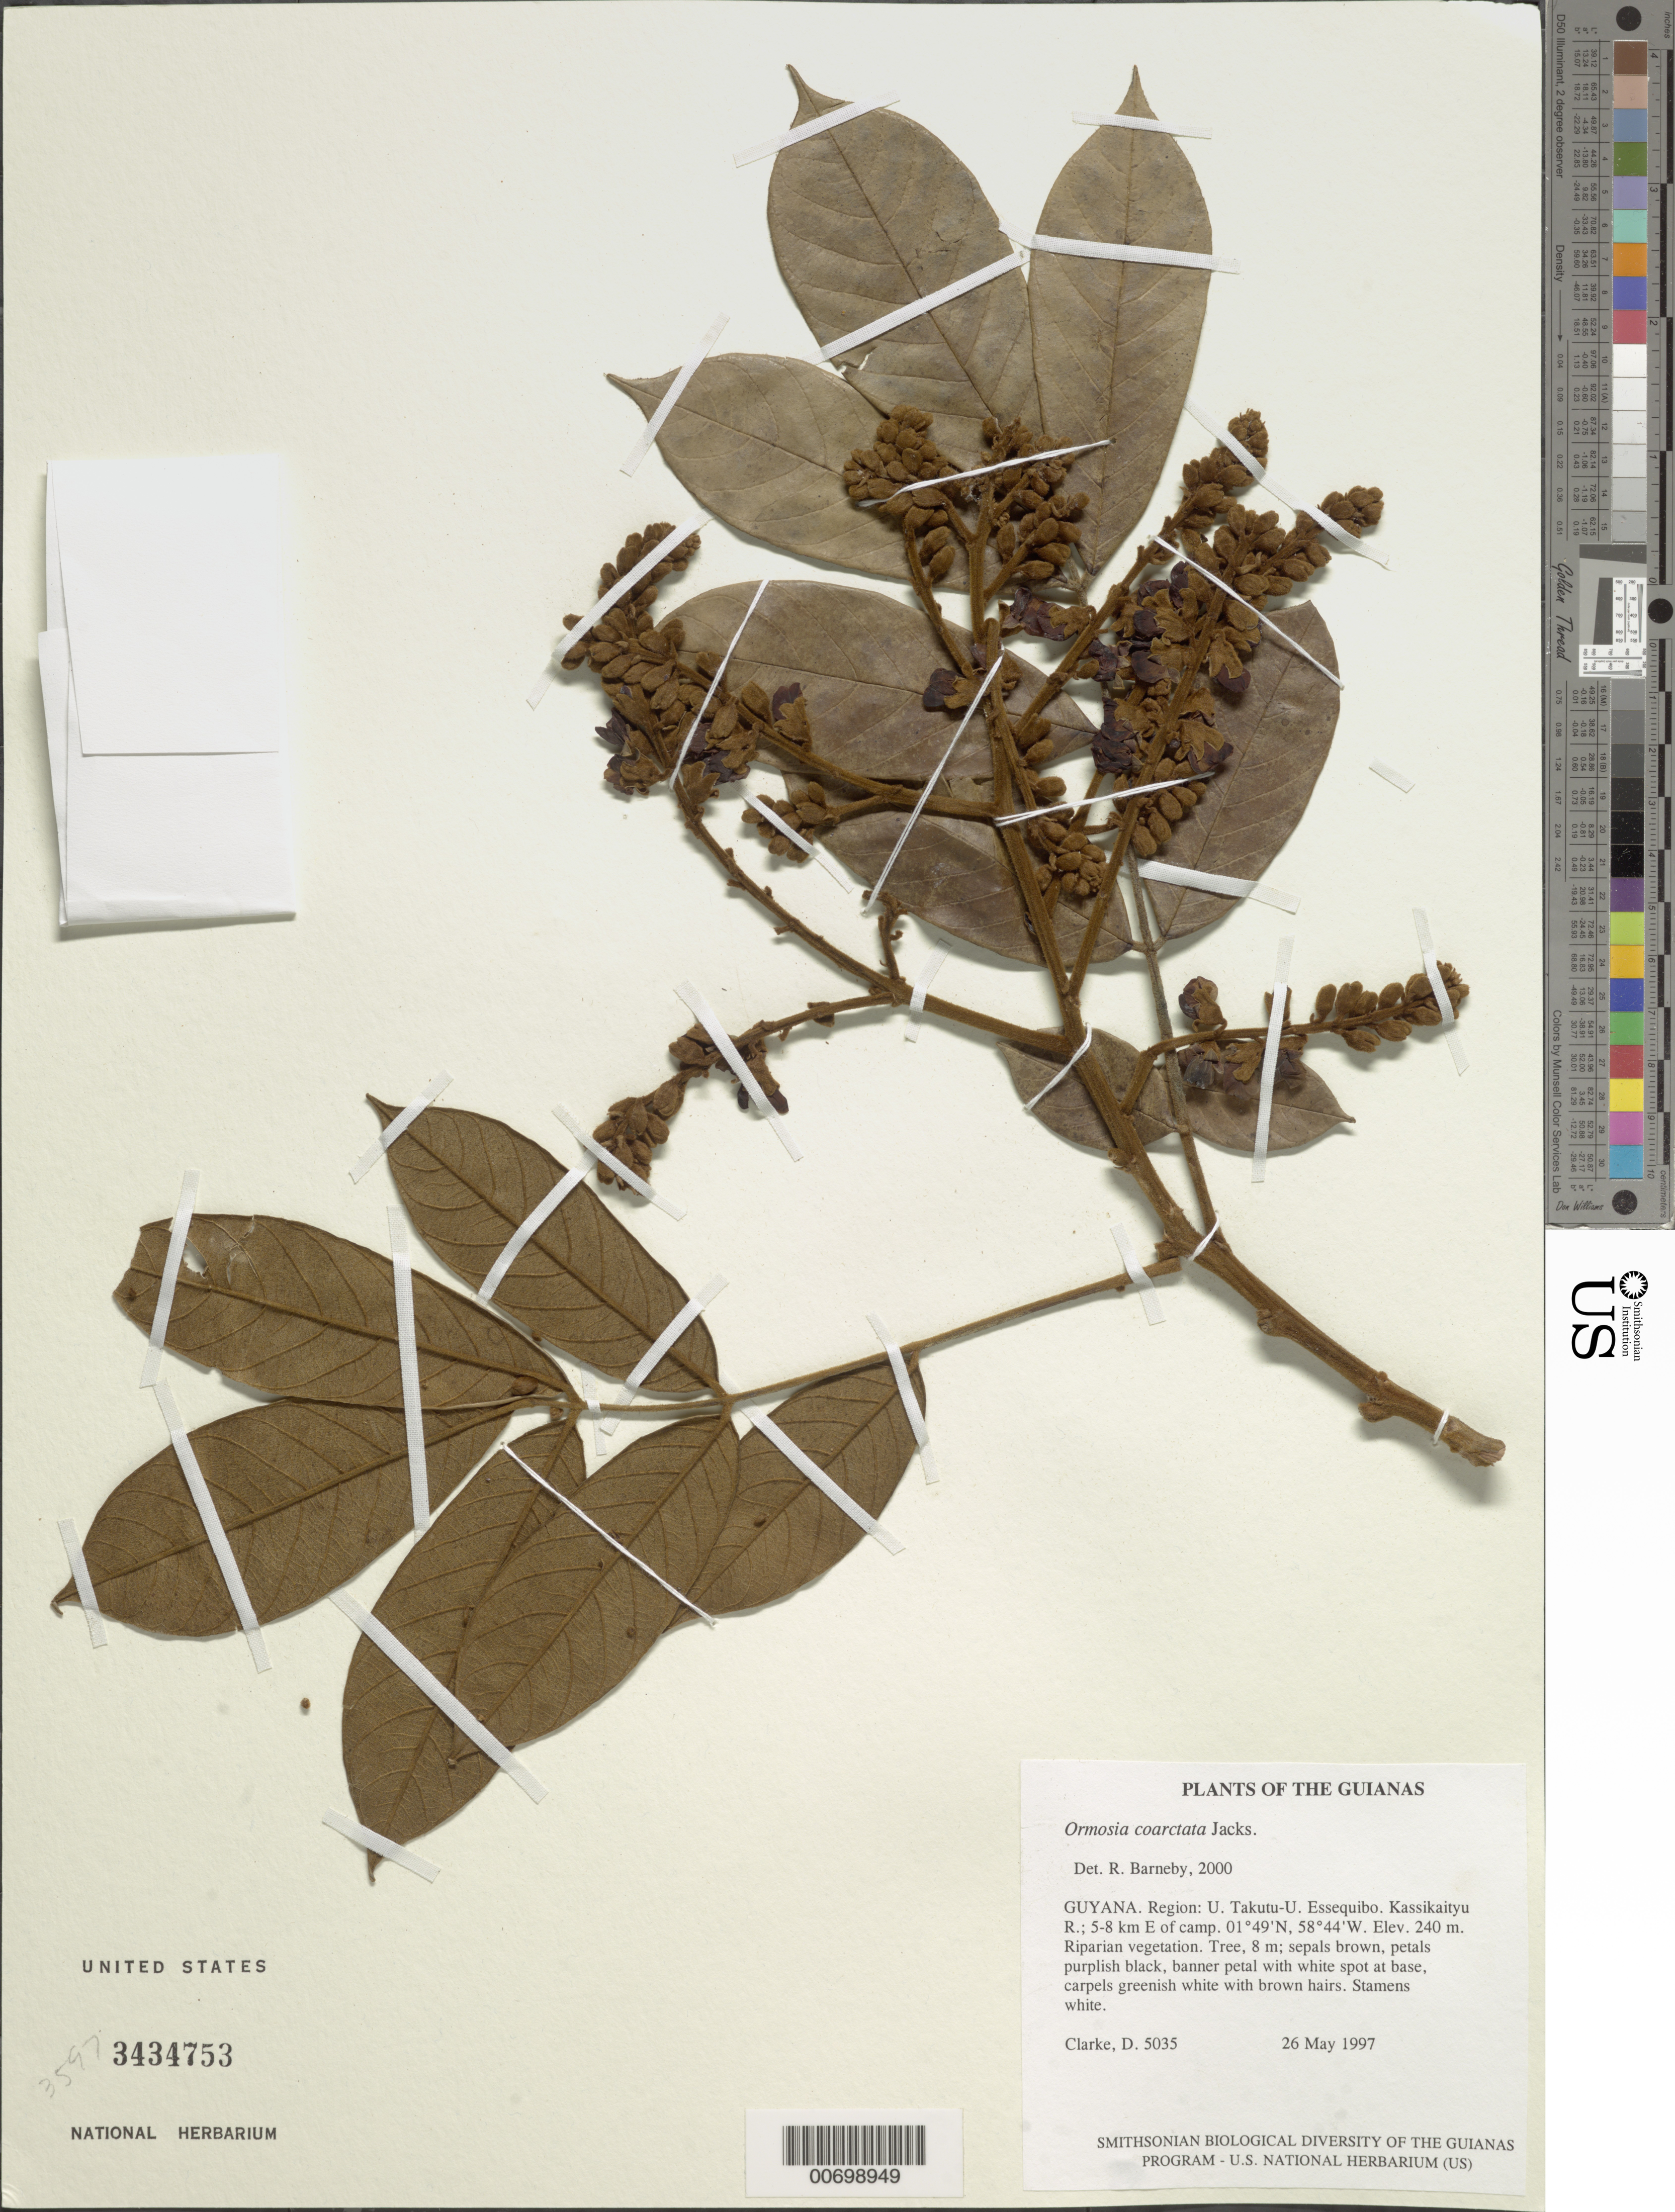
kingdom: Plantae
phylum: Tracheophyta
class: Magnoliopsida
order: Fabales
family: Fabaceae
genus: Ormosia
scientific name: Ormosia coarctata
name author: Jacks.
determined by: Barneby, Rupert C., (NY)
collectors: H. D. Clarke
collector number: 5035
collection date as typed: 26 May 1997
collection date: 1997-05-26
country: Guyana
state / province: U. Takutu-U. Essequibo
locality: Kassikaityu R.; 5-8 km E of camp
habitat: Riparian vegetation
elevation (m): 240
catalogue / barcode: US 3434753